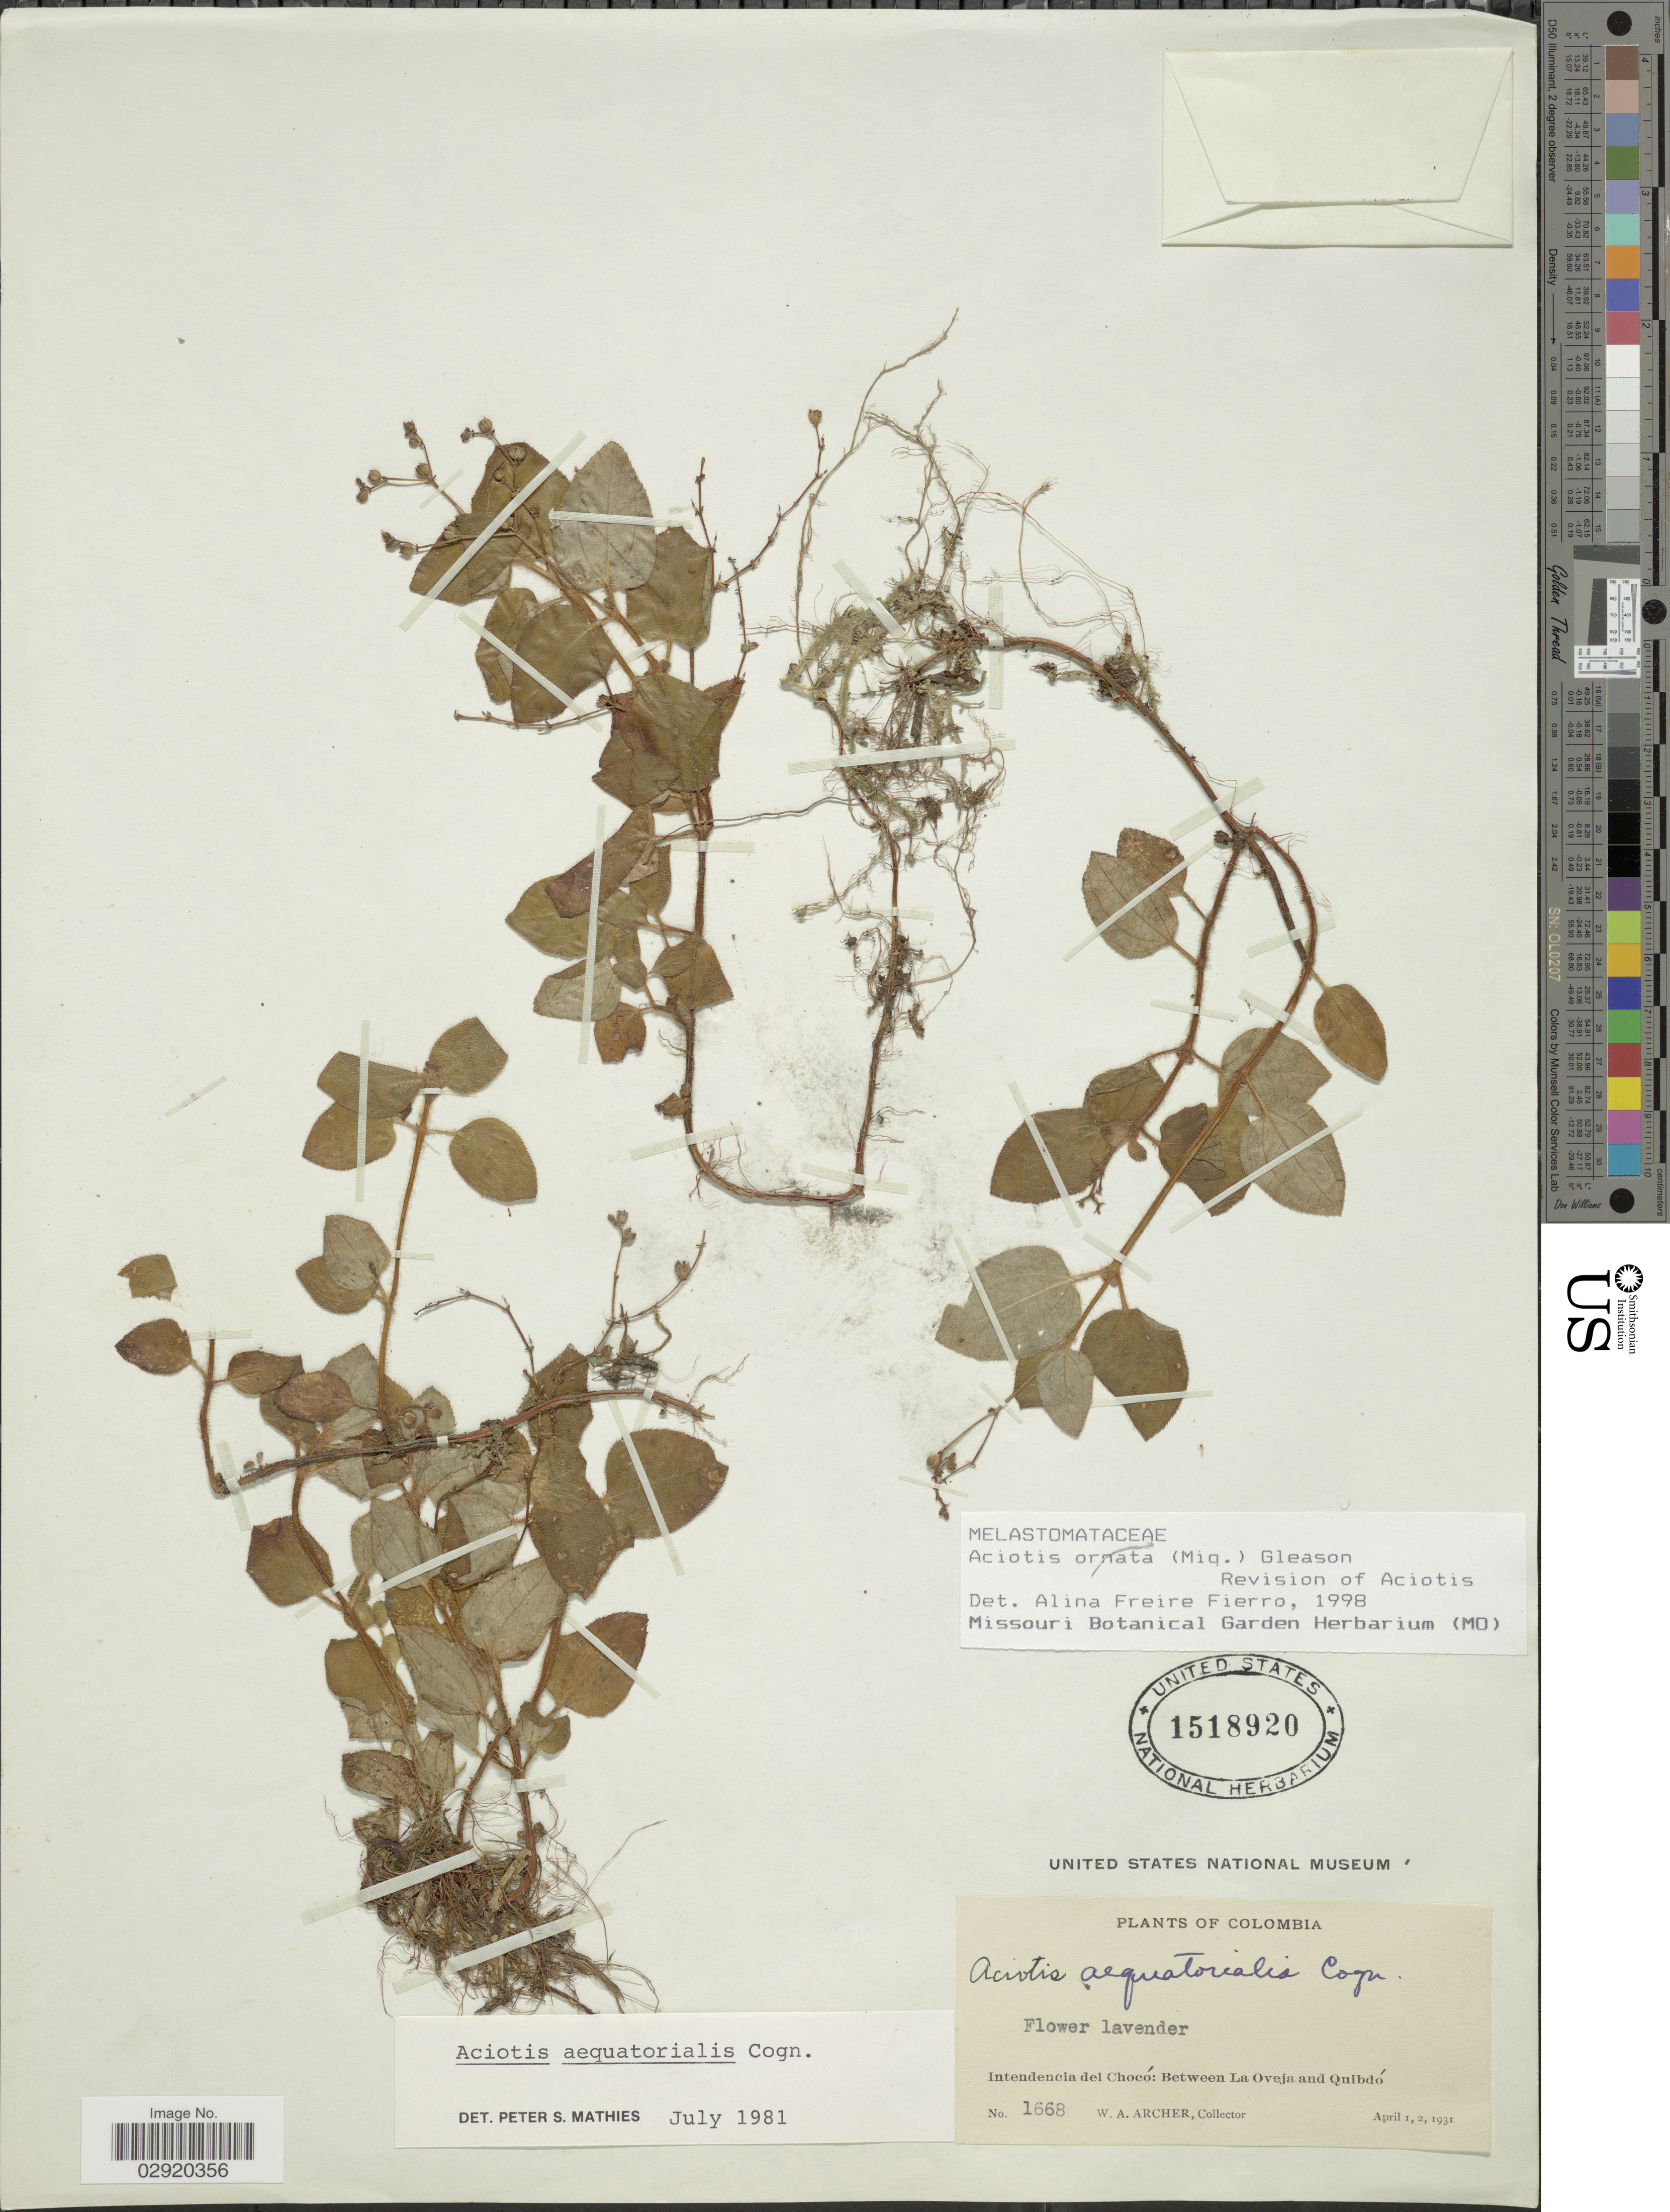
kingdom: Plantae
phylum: Tracheophyta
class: Magnoliopsida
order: Myrtales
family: Melastomataceae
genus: Aciotis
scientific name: Aciotis ornata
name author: (Miq.) Gleason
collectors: W. Archer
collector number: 1668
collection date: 1931-04-01/1931-04-02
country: Colombia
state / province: Chocó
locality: Intendencia del Chocó: Between La Oveja and Quibdó.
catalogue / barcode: US 1518920